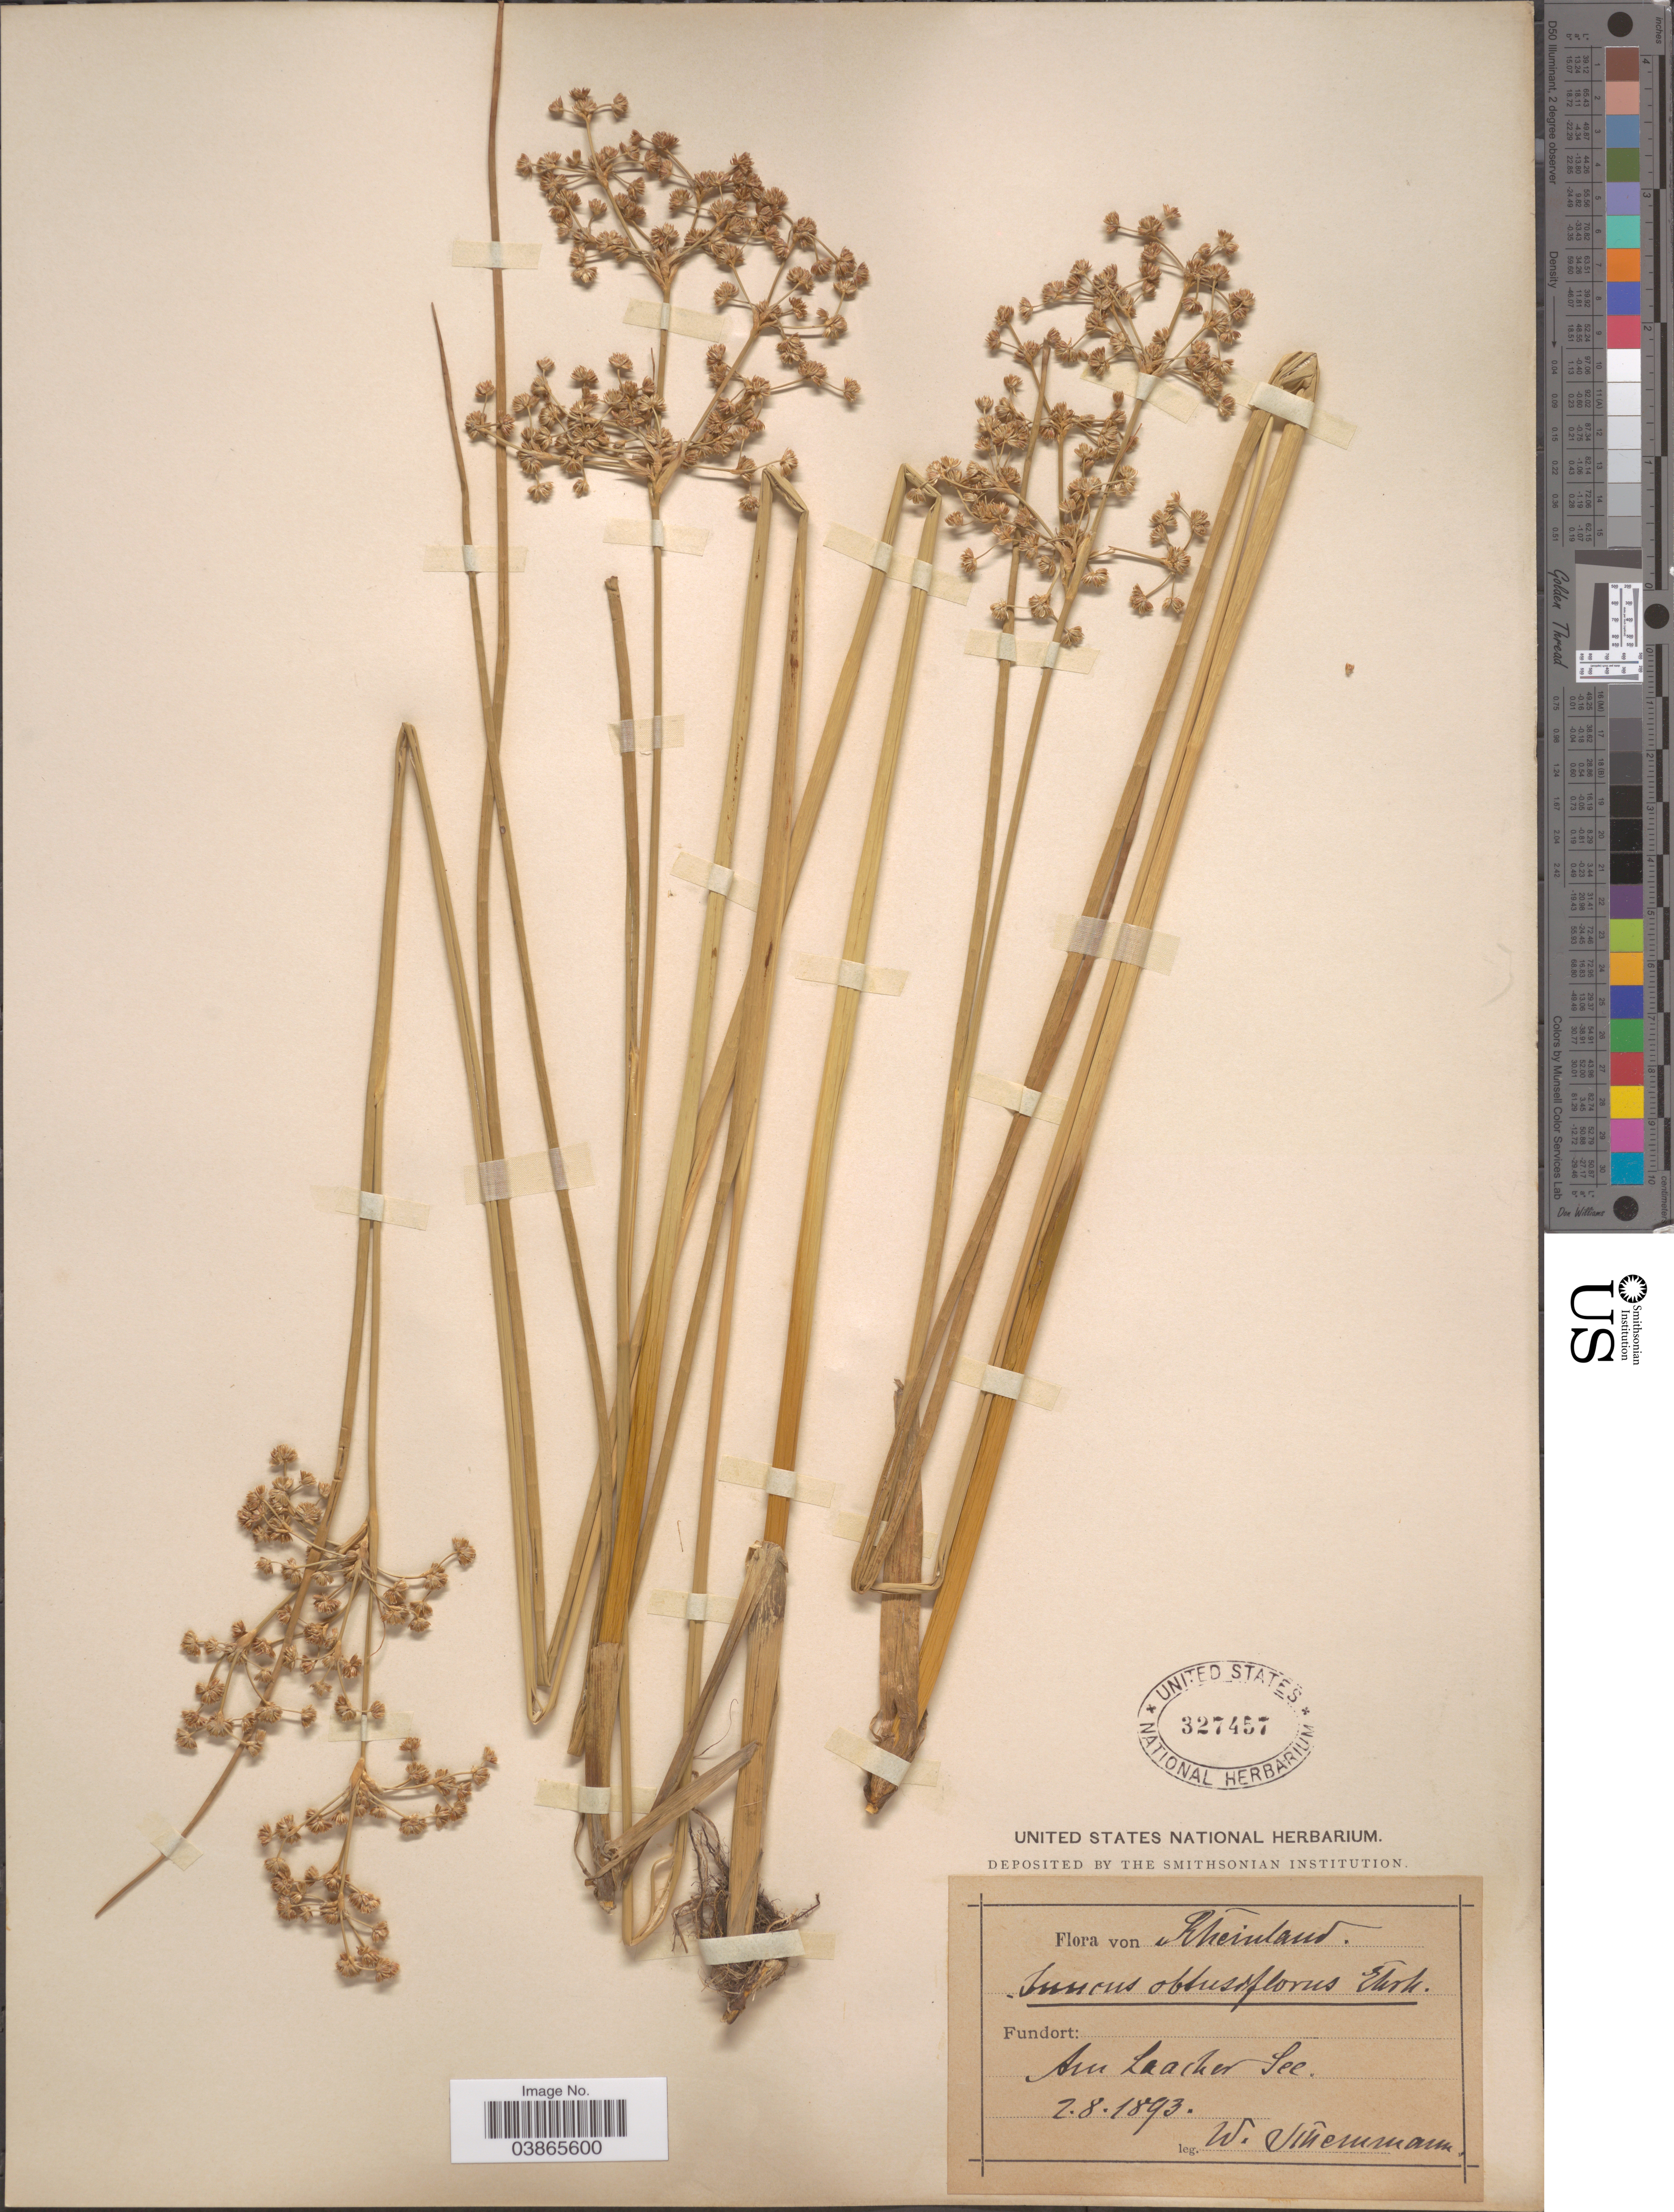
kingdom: Plantae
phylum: Tracheophyta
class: Liliopsida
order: Poales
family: Juncaceae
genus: Juncus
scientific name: Juncus obtusiflorus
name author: Ehrh. ex Hoffm.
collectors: W. Schemmann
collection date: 1893-08-02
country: Germany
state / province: Rhineland-Palatinate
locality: Reheinland. Fundort Am Laacher See.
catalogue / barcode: US 327457